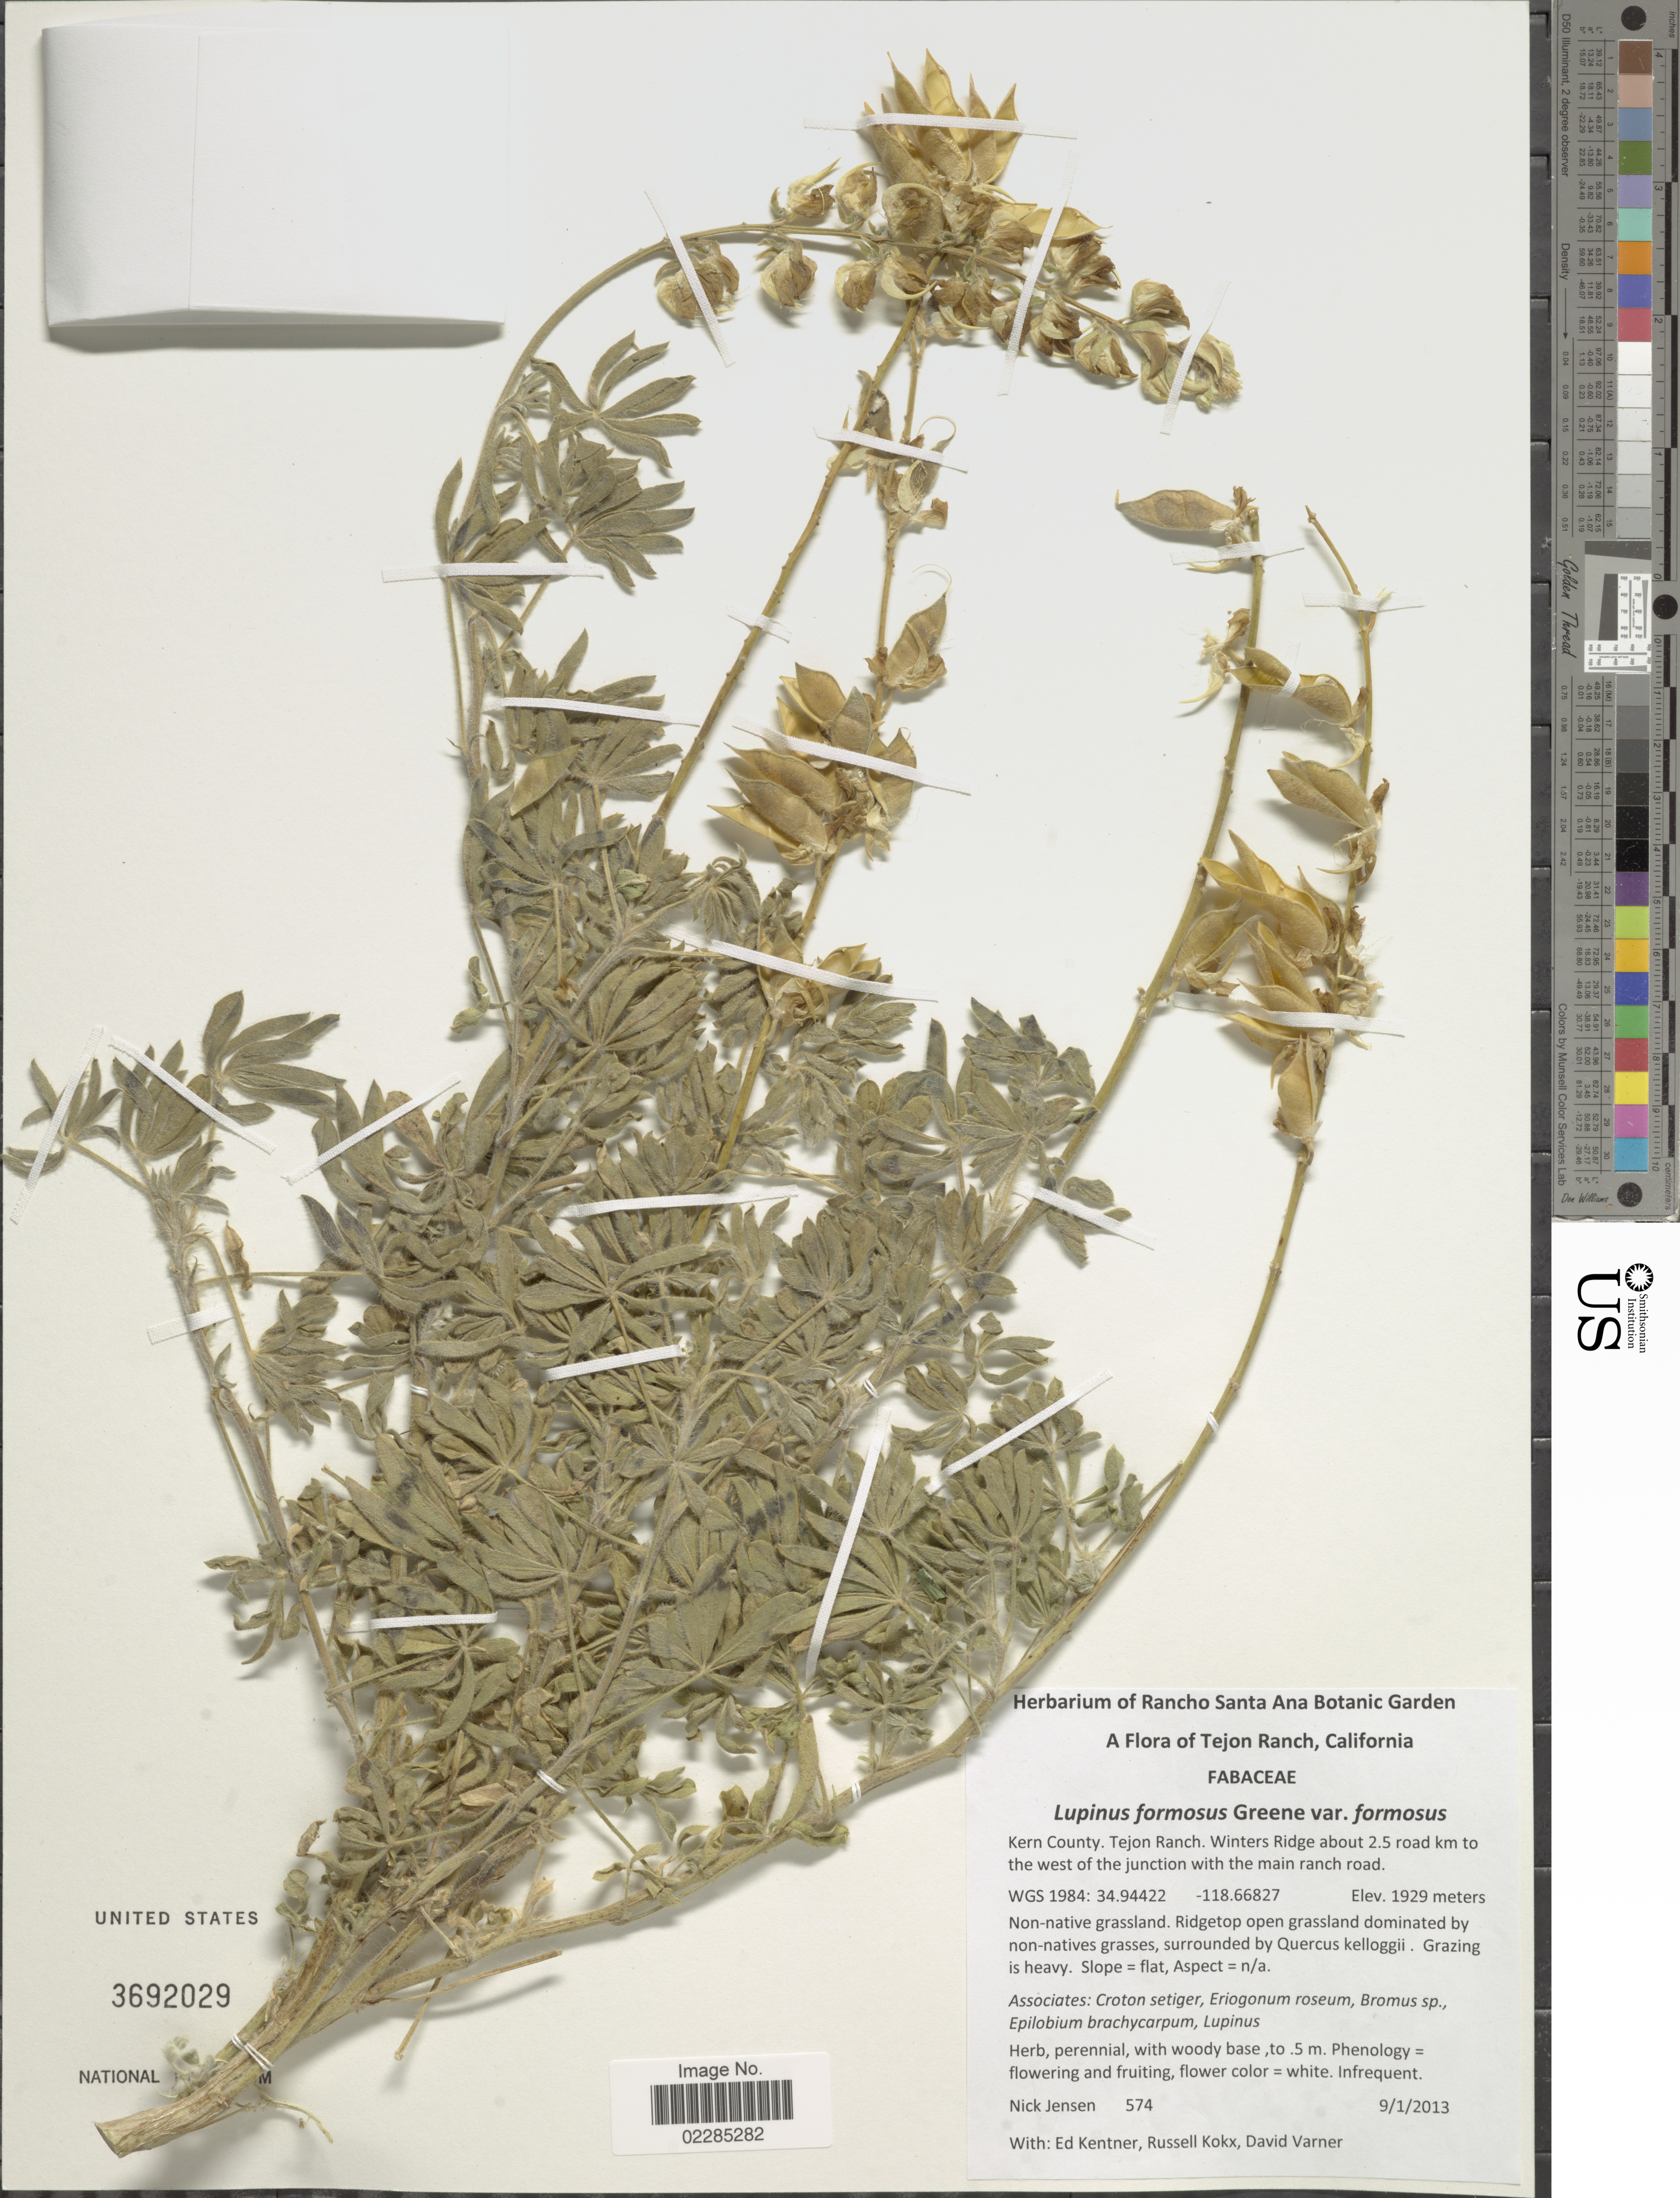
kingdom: Plantae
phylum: Tracheophyta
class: Magnoliopsida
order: Fabales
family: Fabaceae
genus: Lupinus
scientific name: Lupinus formosus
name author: Greene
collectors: N. Jensen, E. Kentner, R. Kokx & D. Varner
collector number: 574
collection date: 2013-09-01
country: United States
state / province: California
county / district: Kern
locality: Tejon Ranch, Kern County. Tejon Ranch.Winters Ridge about 2.5 road km to the west of the junction with the main ranch road. WGS 1984: 34.94422 -118.66827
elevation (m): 1929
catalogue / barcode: US 3692029